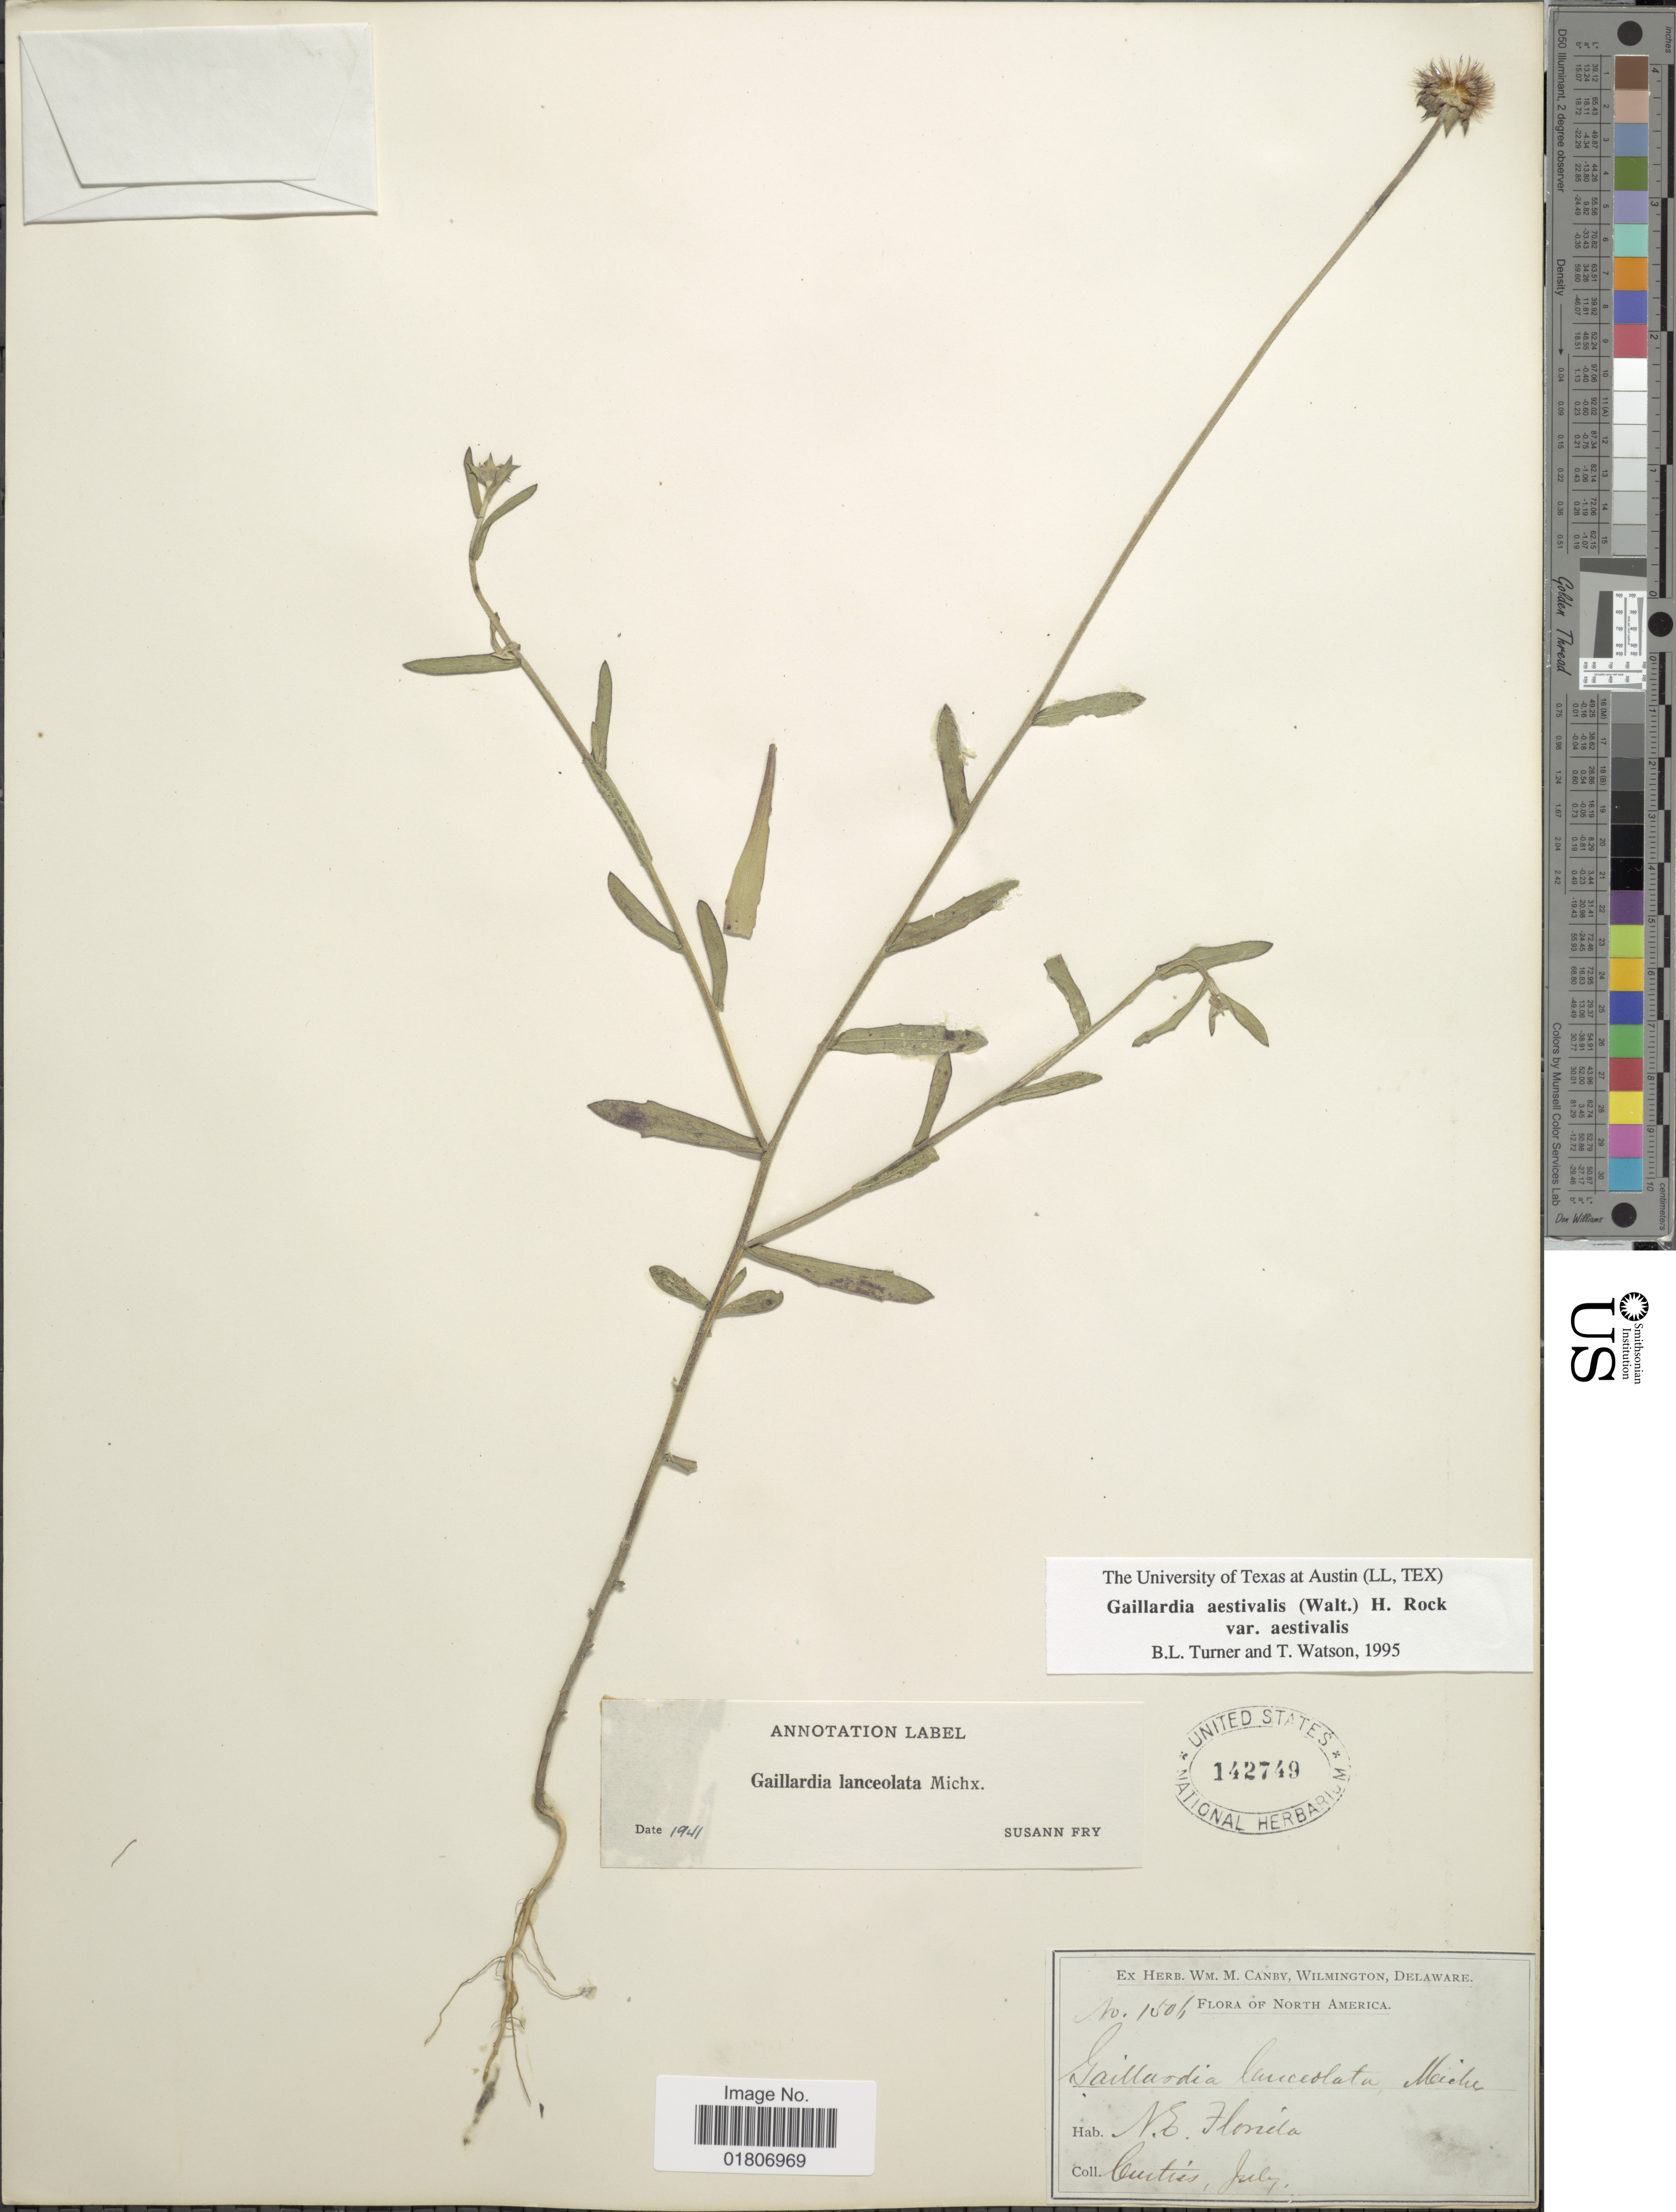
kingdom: Plantae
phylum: Tracheophyta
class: Magnoliopsida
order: Asterales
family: Asteraceae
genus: Gaillardia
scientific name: Gaillardia aestivalis var. aestivalis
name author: (Walter) H. Rock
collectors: -. Curtiss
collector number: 1506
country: United States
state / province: Florida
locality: N.E. Florida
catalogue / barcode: US 142749